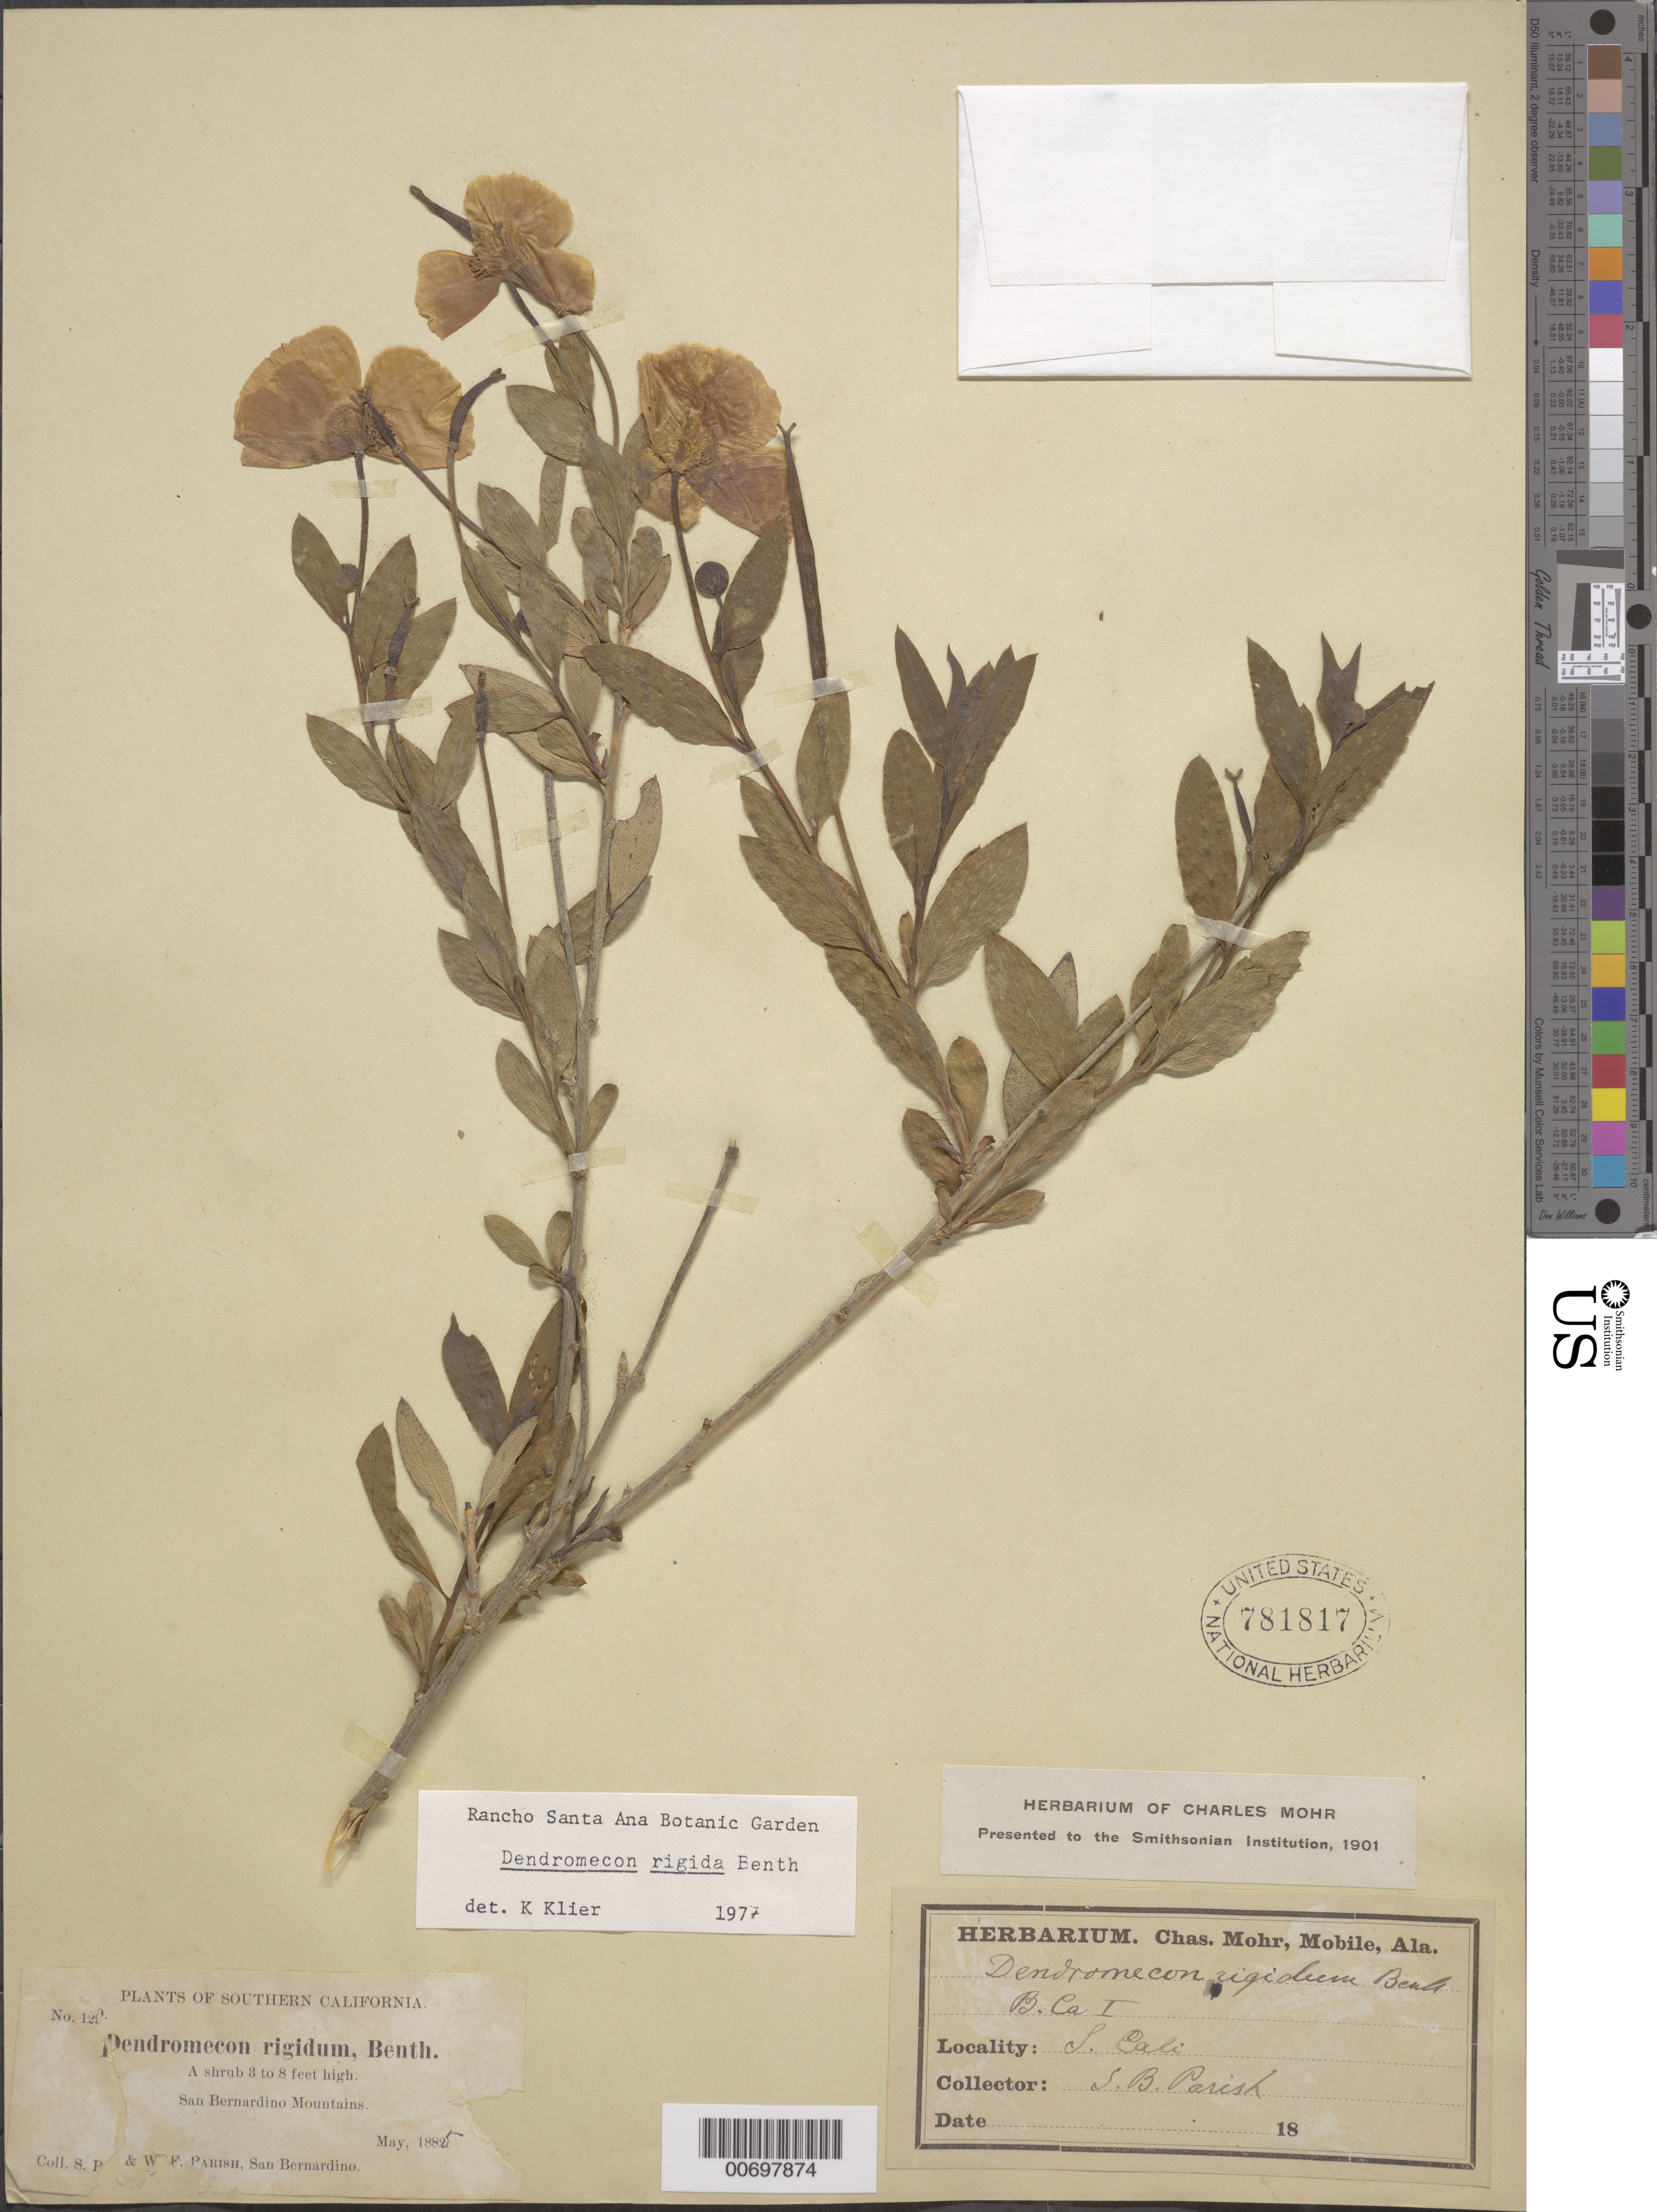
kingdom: Plantae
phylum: Tracheophyta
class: Magnoliopsida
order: Ranunculales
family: Papaveraceae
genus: Dendromecon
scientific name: Dendromecon rigida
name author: Benth.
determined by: Klier, K., (RSA), Rancho Santa Ana Botanic Garden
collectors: S. B. Parish & W. F. Parish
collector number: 129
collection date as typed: May 1885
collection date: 1885-05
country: United States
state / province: California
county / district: San Bernardino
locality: San Bernardino Mts.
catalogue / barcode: US 781817